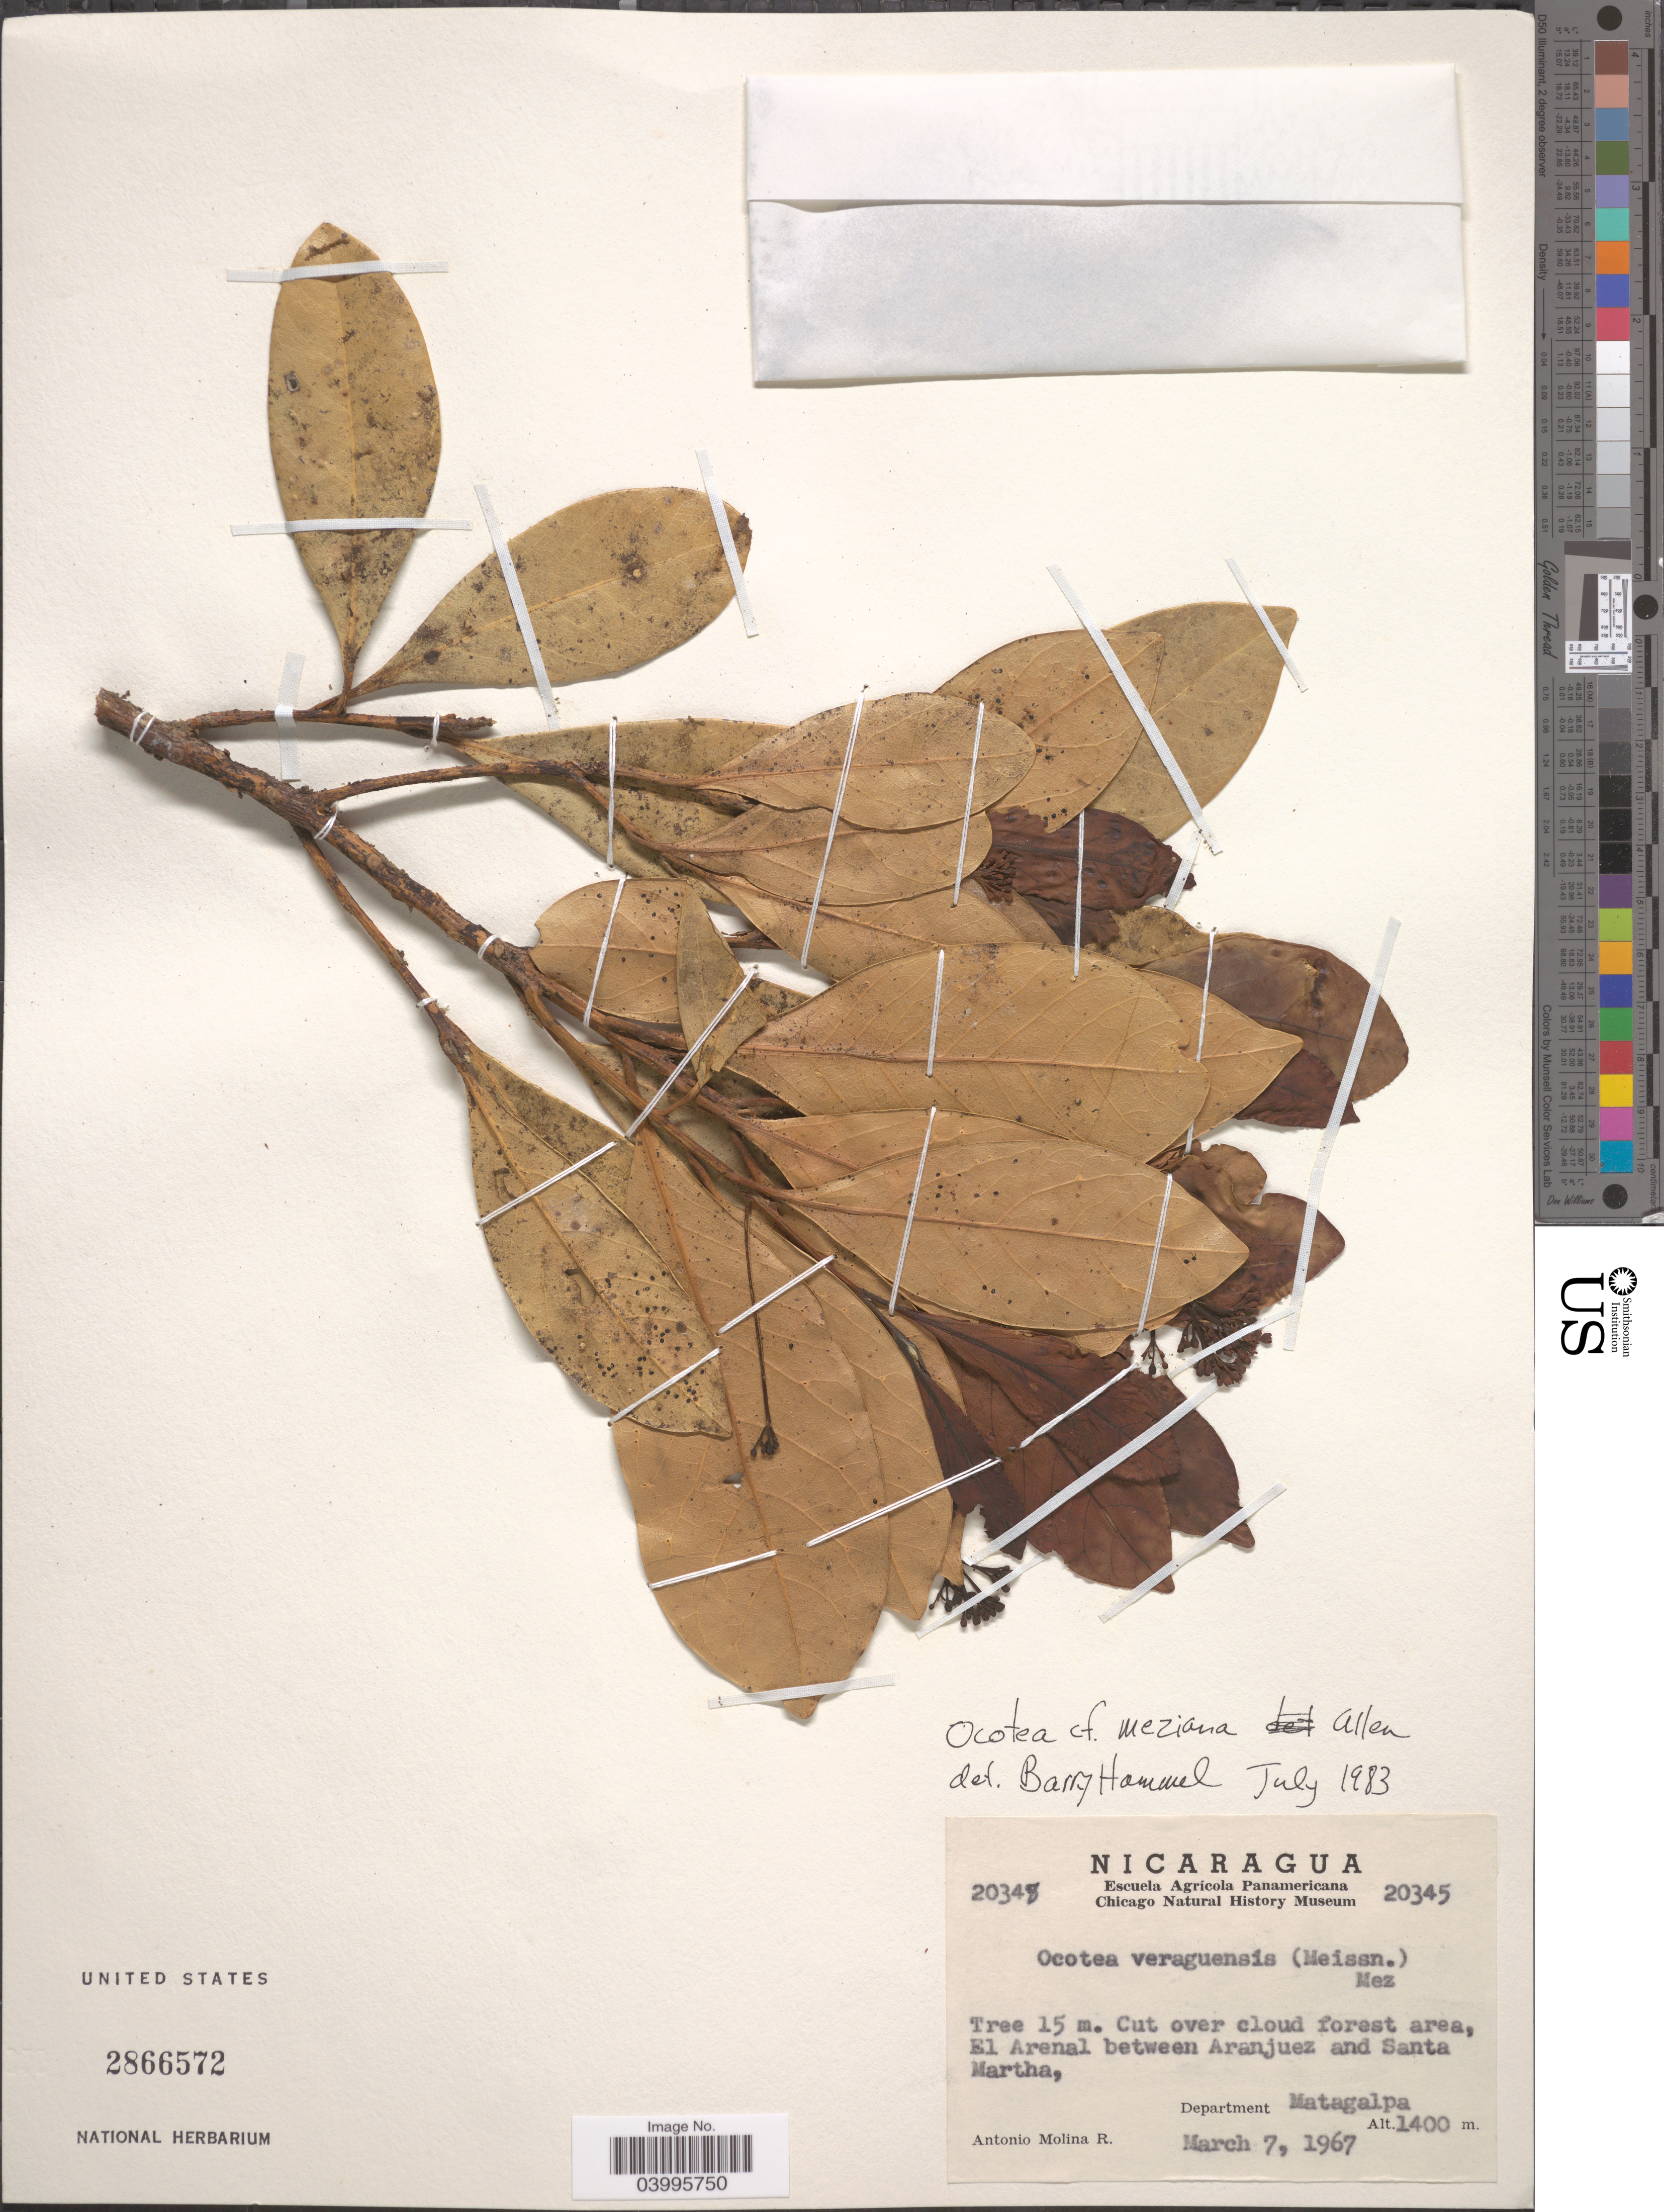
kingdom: Plantae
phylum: Tracheophyta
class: Magnoliopsida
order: Laurales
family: Lauraceae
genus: Ocotea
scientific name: Ocotea meziana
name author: C.K. Allen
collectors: A. Molina R.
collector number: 20345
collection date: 1967-03-07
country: Nicaragua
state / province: Matagalpa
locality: Cut over cloud forest area, El Arenal between Aranjuez and Santa Martha, Department Matagalpa.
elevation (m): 1400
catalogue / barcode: US 2866572